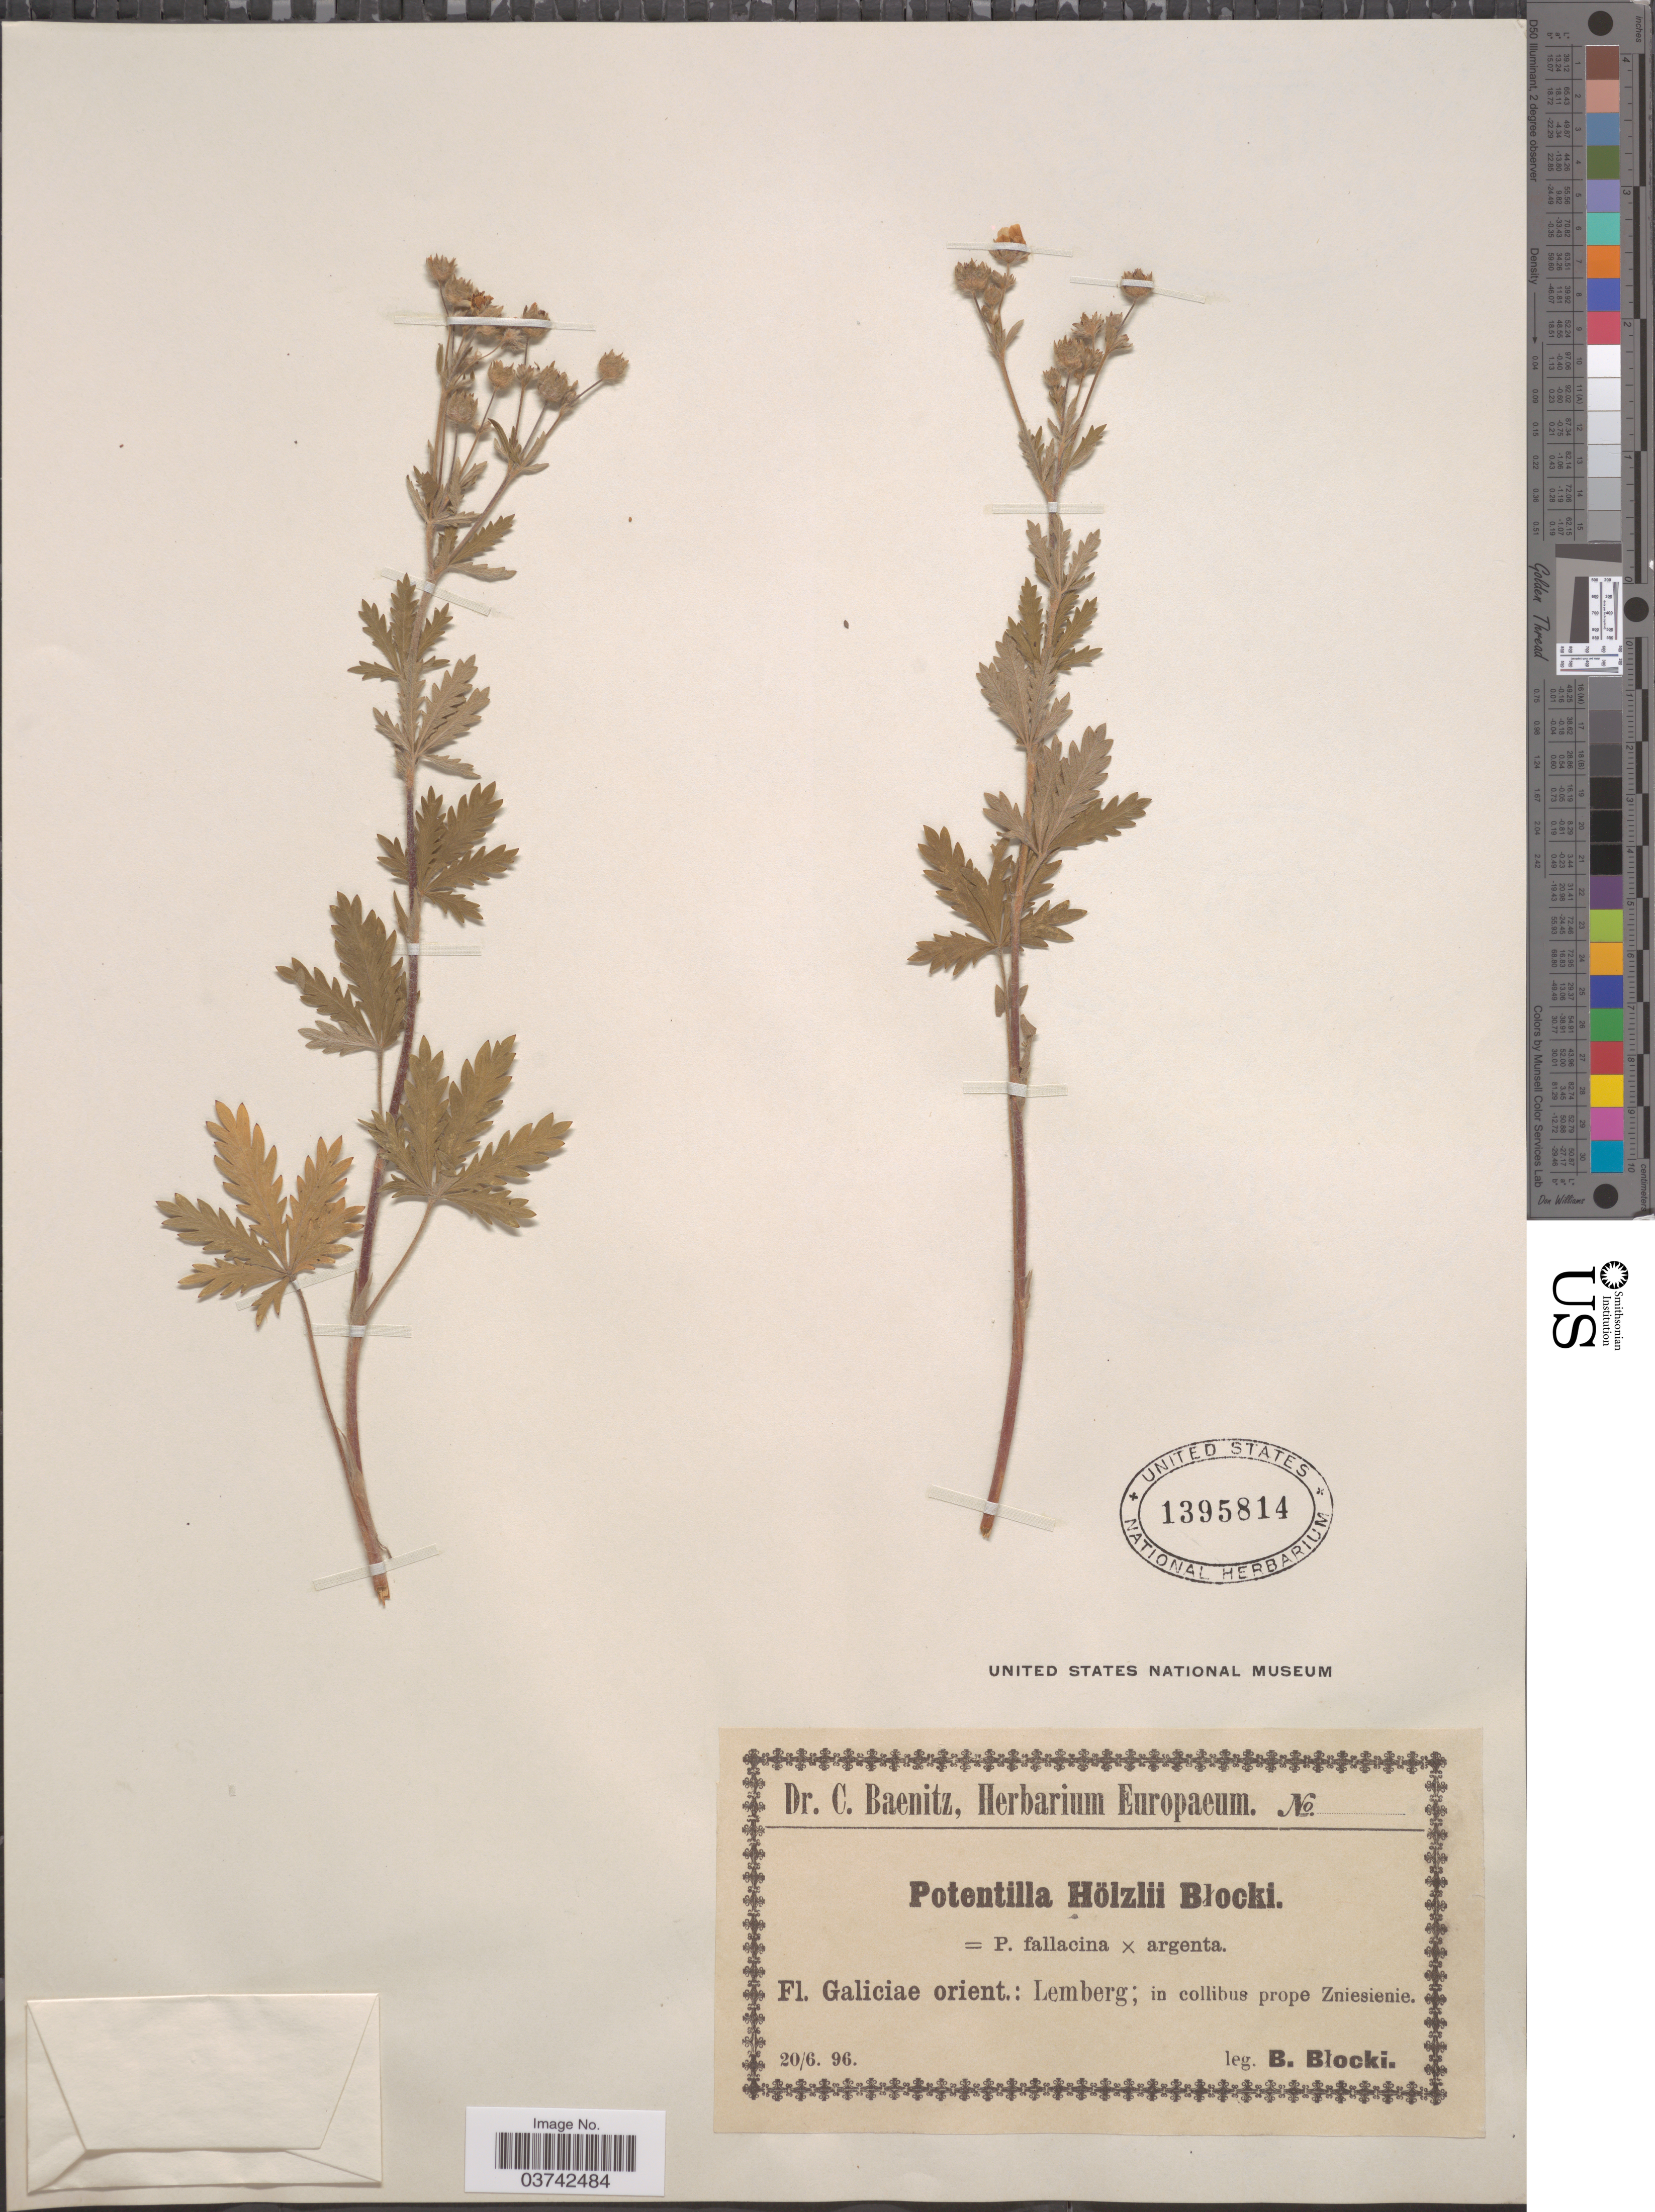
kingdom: Plantae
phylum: Tracheophyta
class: Magnoliopsida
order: Rosales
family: Rosaceae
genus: Potentilla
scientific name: Potentilla x hoelzlii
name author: Blocki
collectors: B. Blocki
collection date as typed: Transcribed d/m/y: 20/6/96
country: Ukraine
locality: Galiciae orient.: Lemberg; in collibus prope Zniesienie.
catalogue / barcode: US 1395814